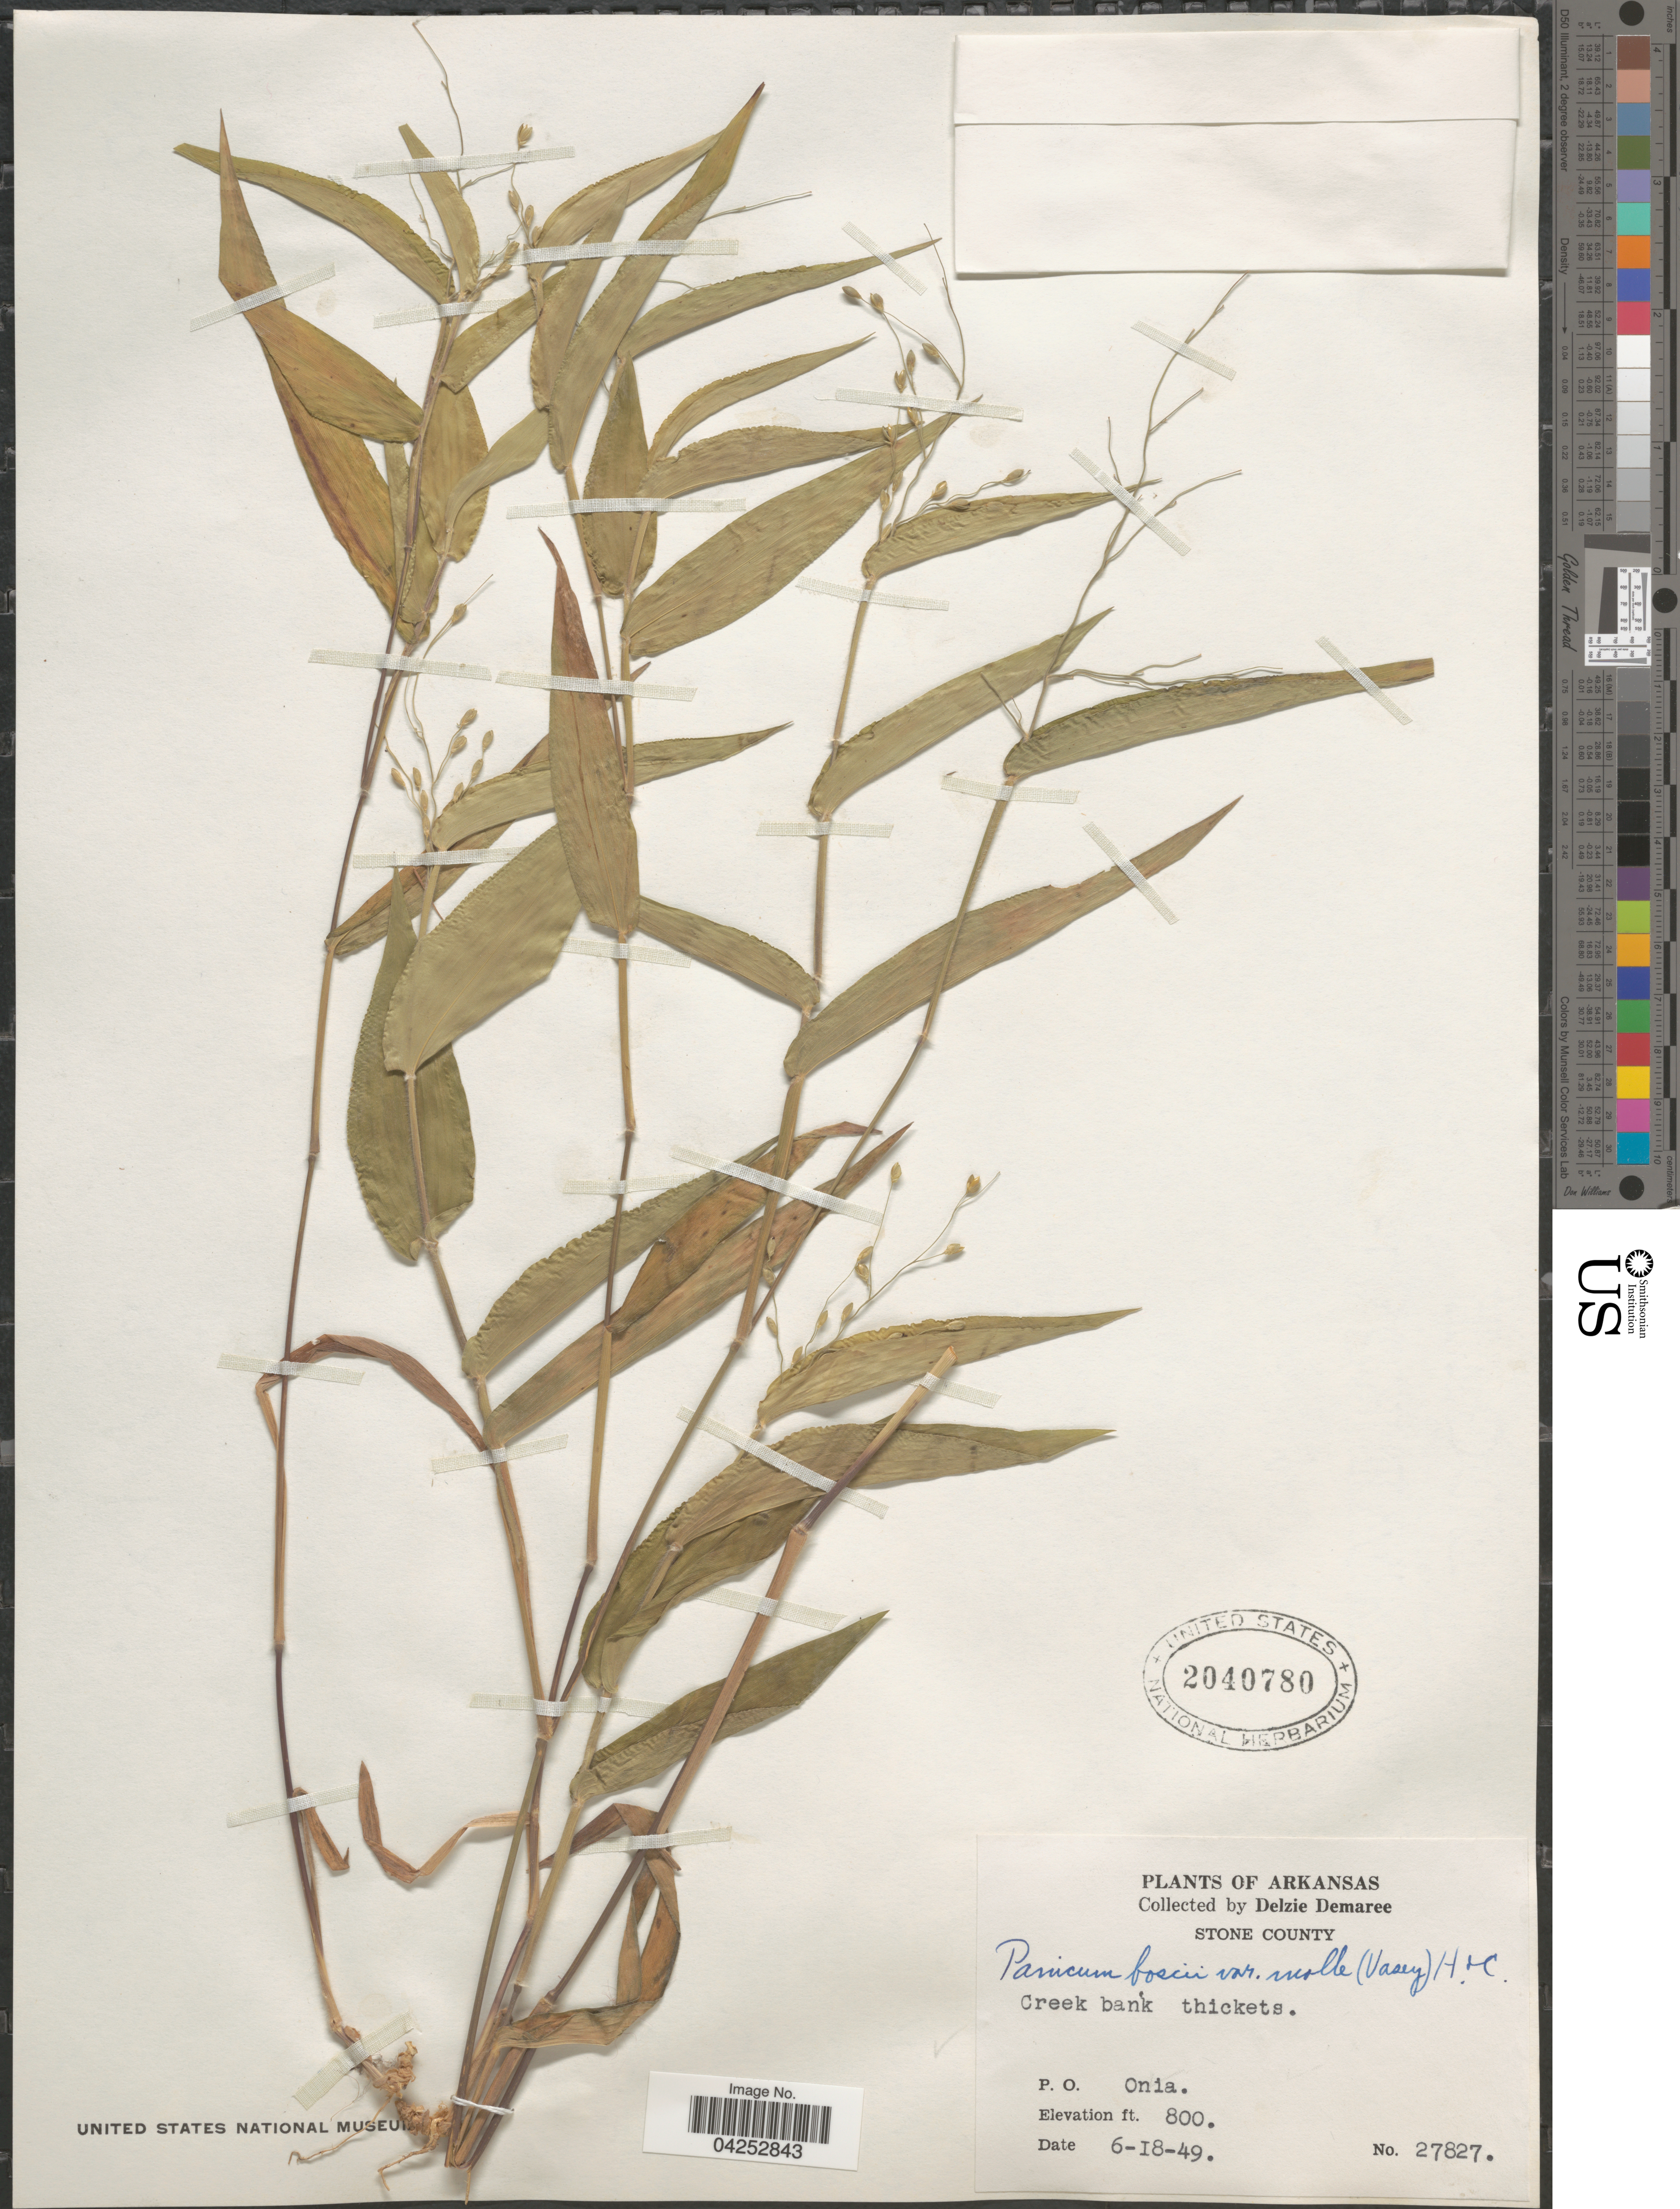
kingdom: Plantae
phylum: Tracheophyta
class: Liliopsida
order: Poales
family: Poaceae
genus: Dichanthelium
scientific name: Dichanthelium boscii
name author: (Poir.) Gould & C.A. Clark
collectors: D. Demaree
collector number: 27827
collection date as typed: Transcribed d/m/y: 18/6/49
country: United States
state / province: Arkansas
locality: Stone County. P. O. Onia.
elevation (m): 244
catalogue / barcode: US 2040780